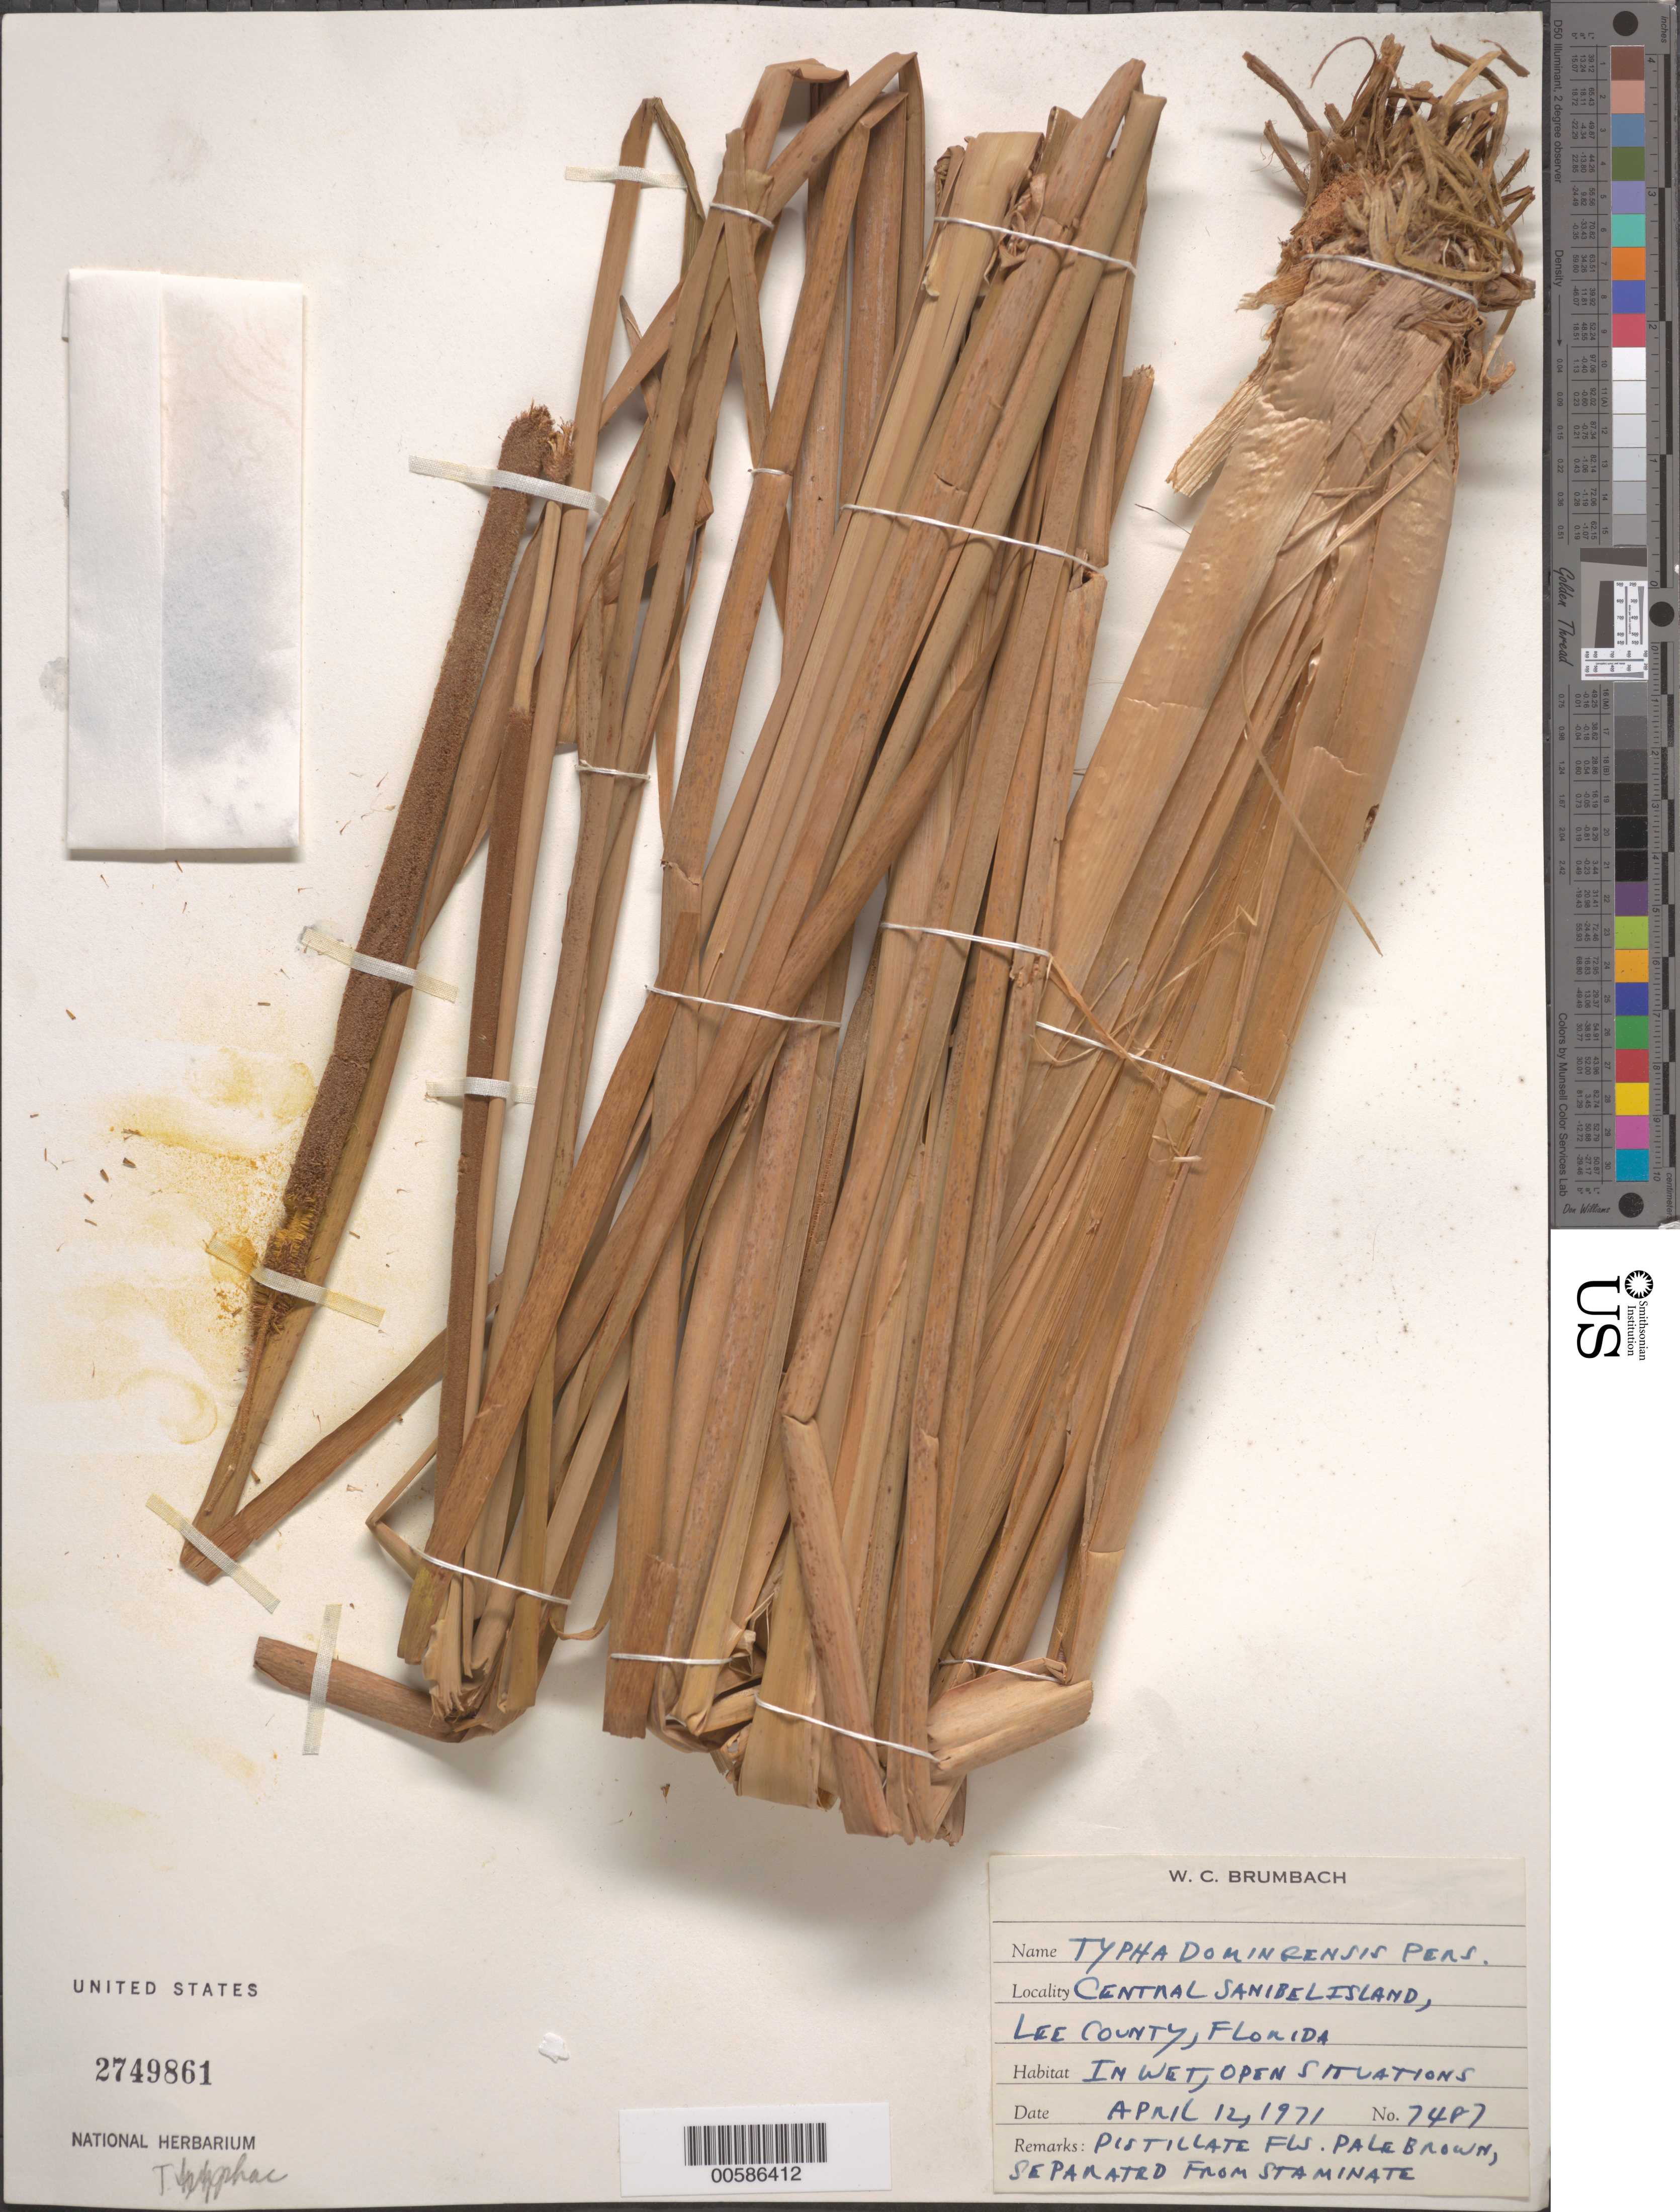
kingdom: Plantae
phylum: Tracheophyta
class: Liliopsida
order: Poales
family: Typhaceae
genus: Typha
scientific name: Typha domingensis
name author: Pers.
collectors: W. C. Brumbach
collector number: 7487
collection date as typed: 12 Apr 1971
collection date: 1971-04-12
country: United States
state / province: Florida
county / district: Lee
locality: Central Sanibel Island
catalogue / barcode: US 2749861